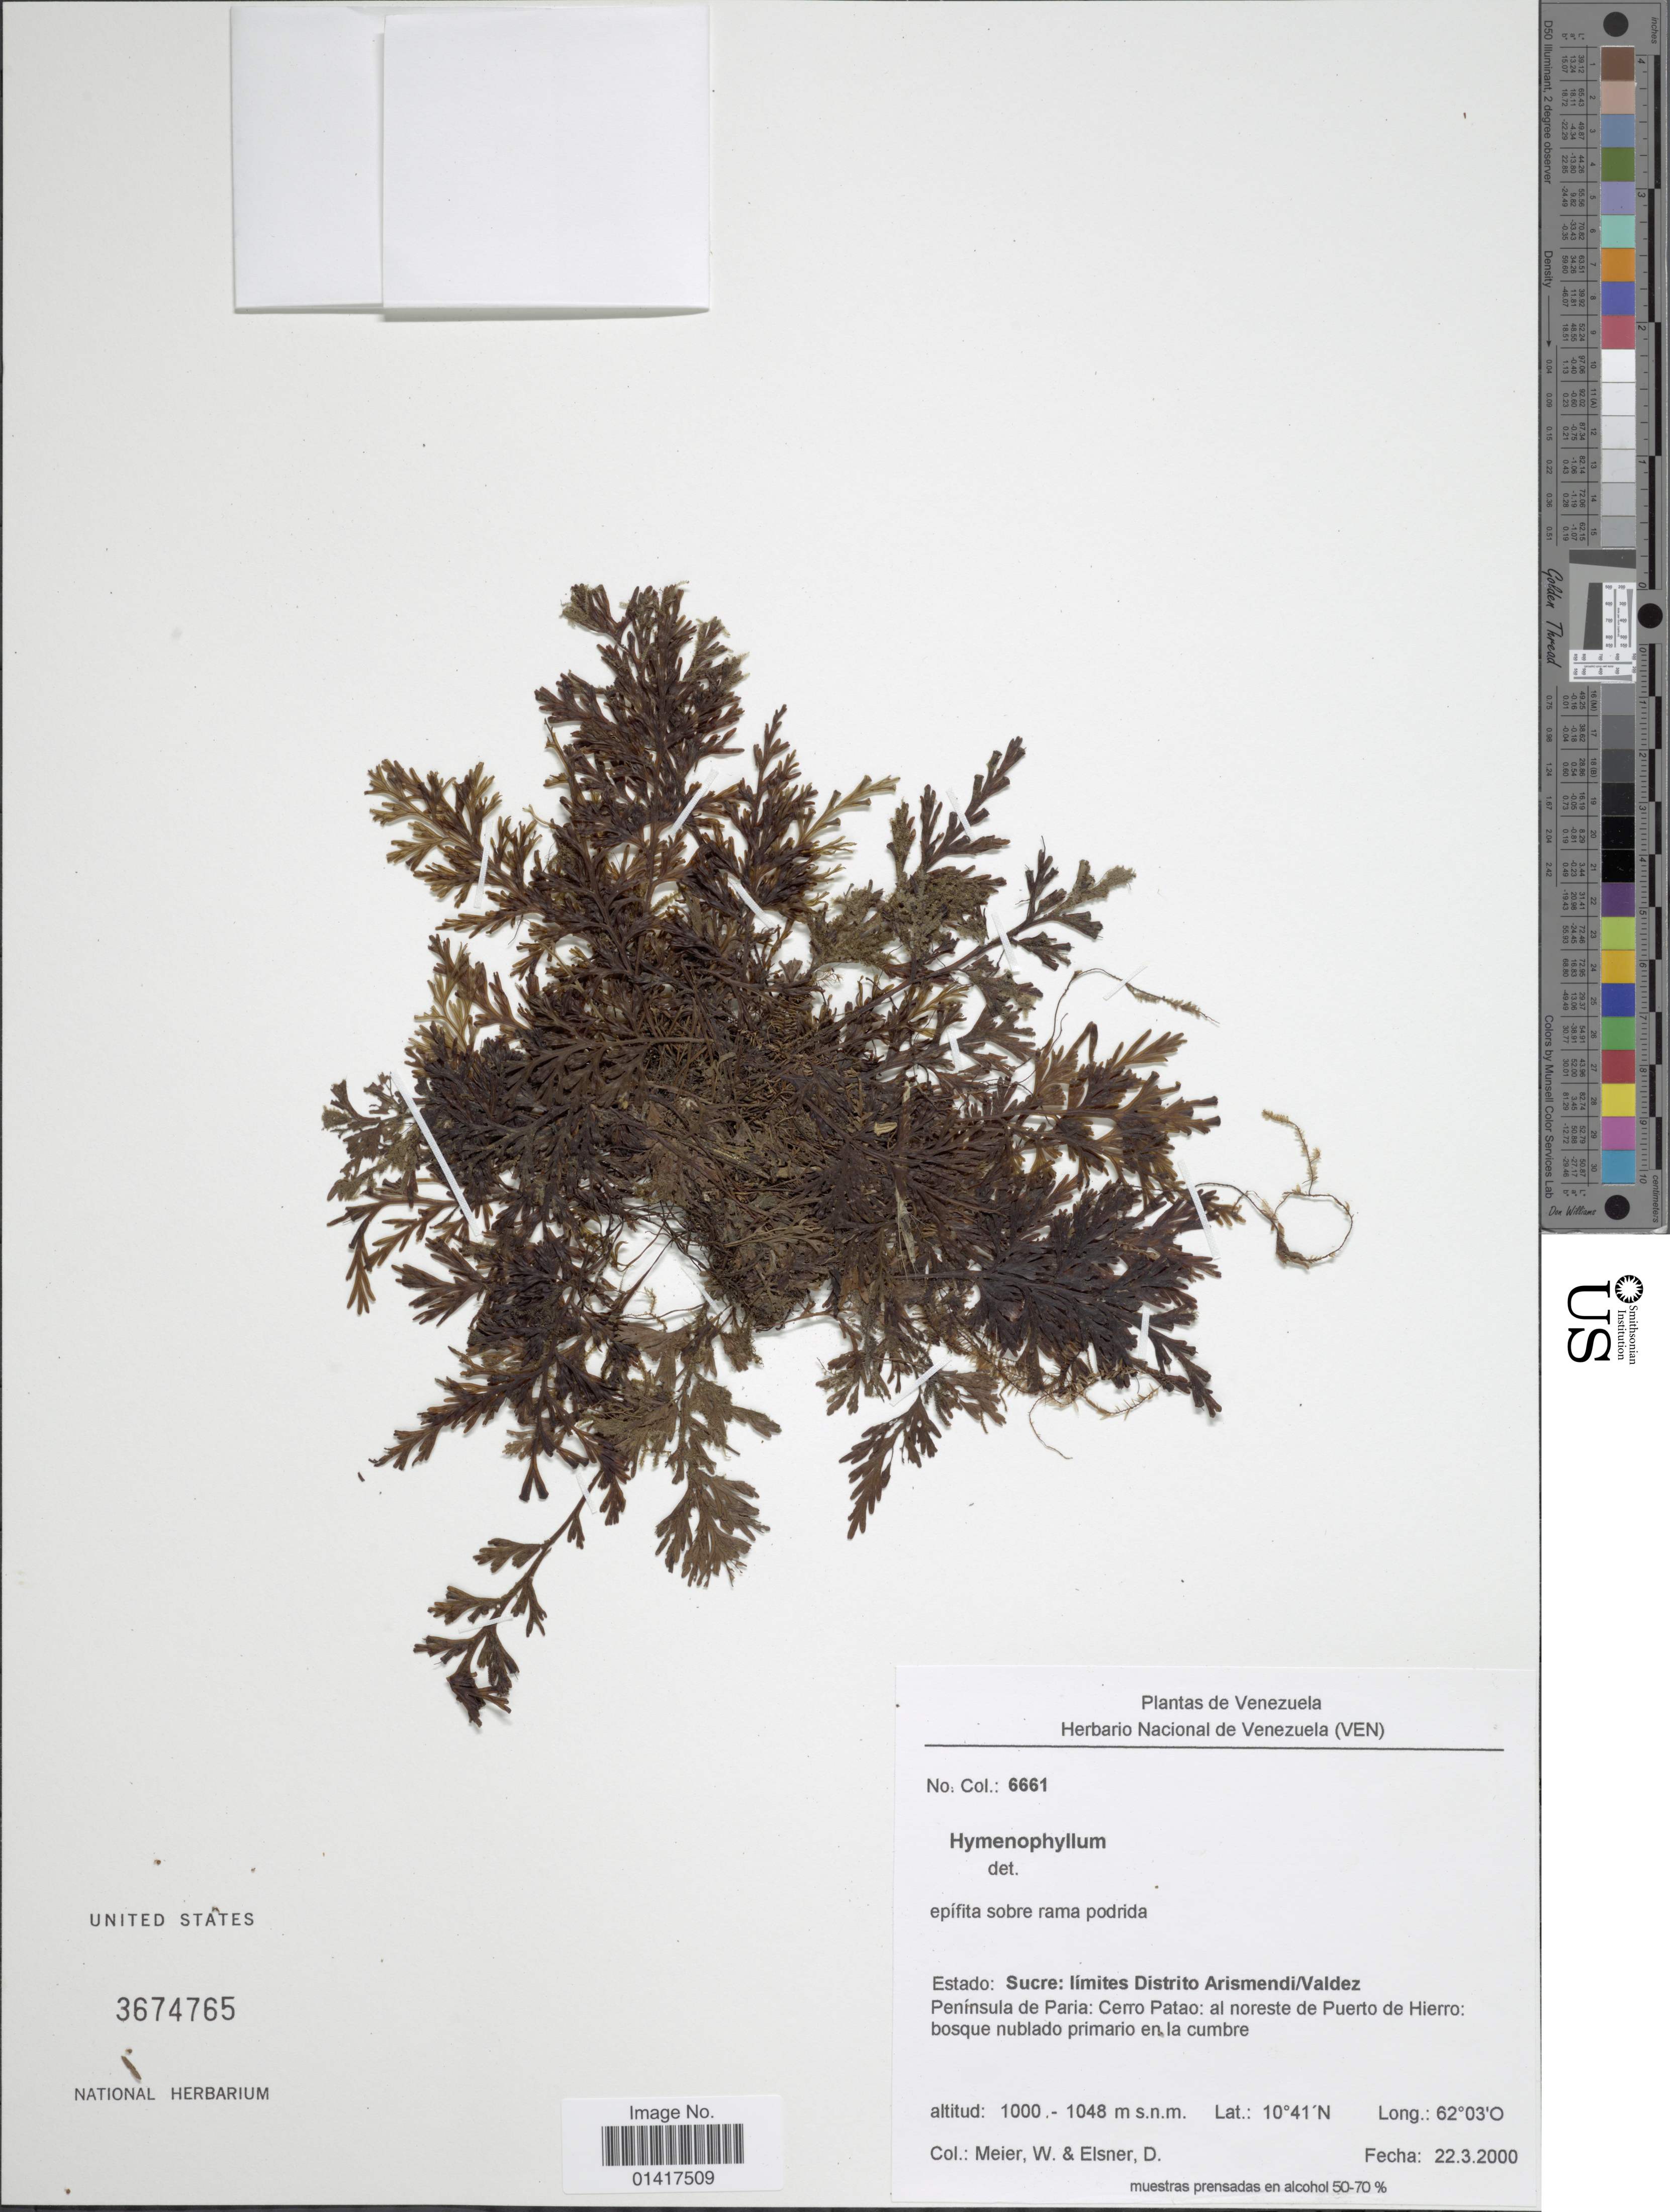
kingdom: Plantae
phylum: Tracheophyta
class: Polypodiopsida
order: Hymenophyllales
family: Hymenophyllaceae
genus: Hymenophyllum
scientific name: Hymenophyllum sp.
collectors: W. Meier & D. Elsner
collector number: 6661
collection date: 2000-03-22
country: Venezuela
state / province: Sucre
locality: Limites Distrito Arismendi/Valdez. Peninsula de Paria: Cerro Patao: al noreste de Puerto de Hierro: Bosque nublado primario en la cumbre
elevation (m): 100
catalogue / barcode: US 3674765